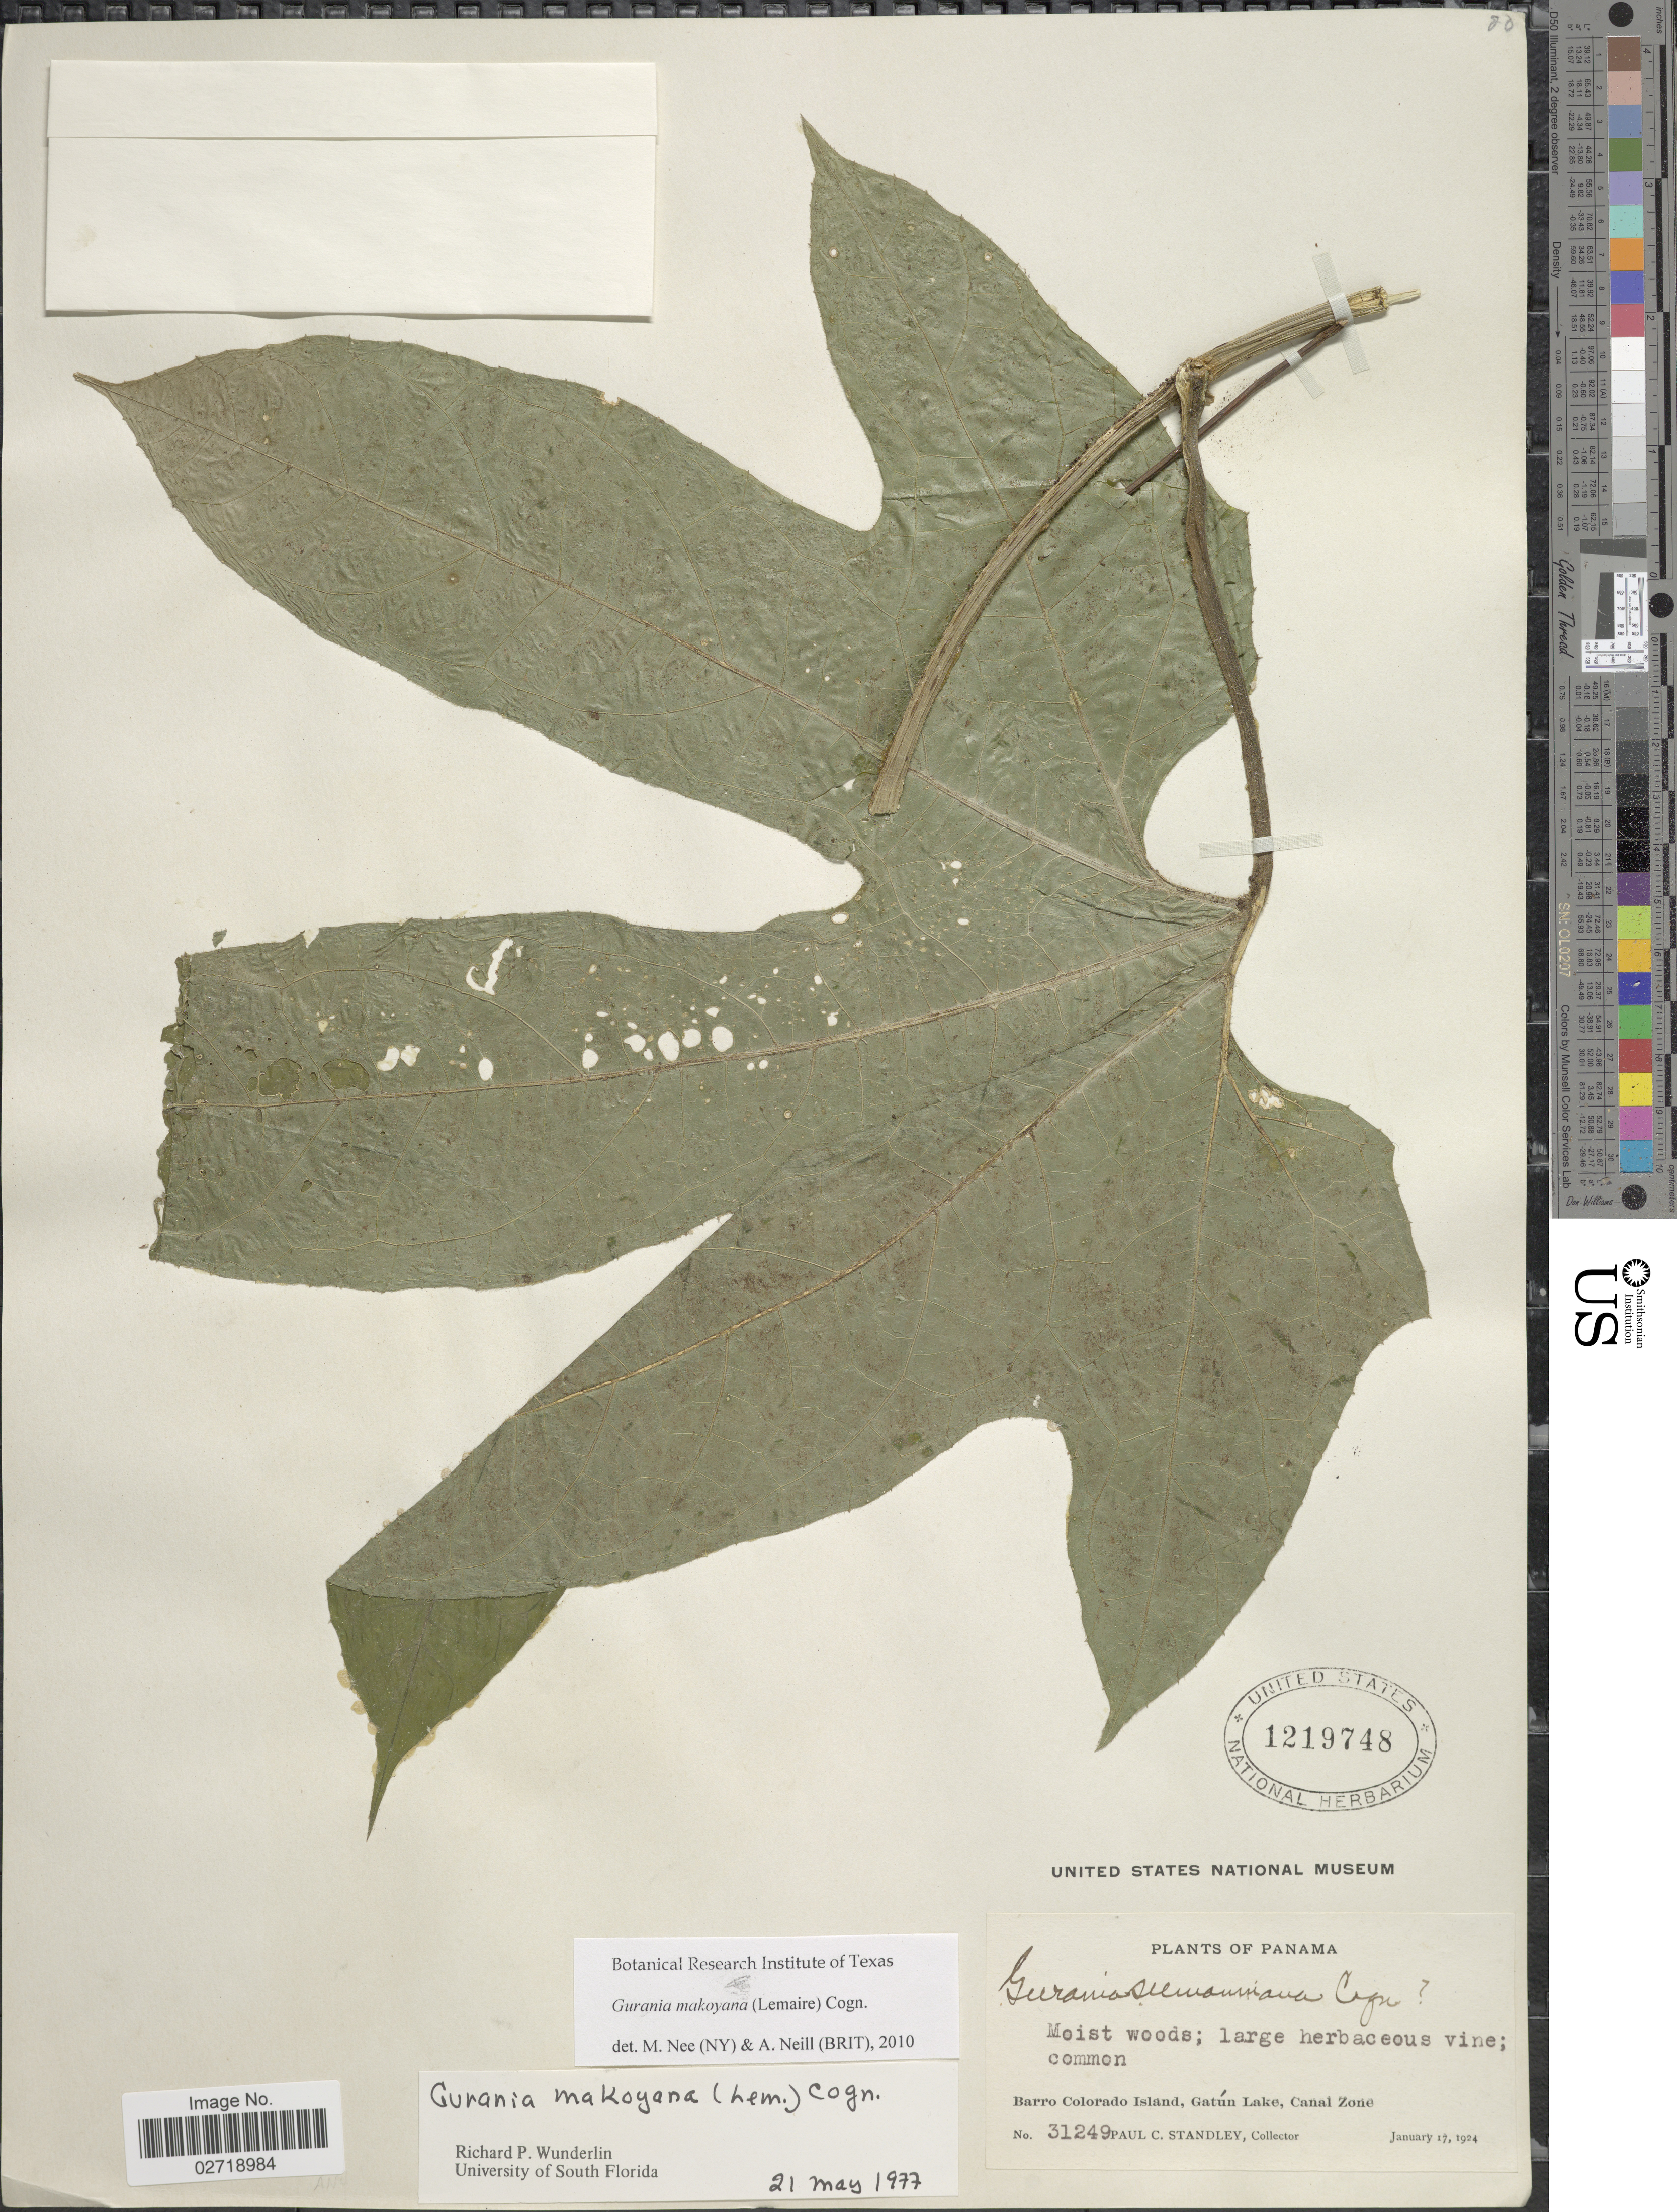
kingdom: Plantae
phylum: Tracheophyta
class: Magnoliopsida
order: Cucurbitales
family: Cucurbitaceae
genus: Gurania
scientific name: Gurania makoyana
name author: (Lem.) Cogn.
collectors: P. C. Standley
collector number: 31249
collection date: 1924-01-17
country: Panama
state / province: Panamá Oeste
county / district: Canal Zone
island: Barro Colorado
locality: Barro Colorado Island, Gatun Lake, Canal Zone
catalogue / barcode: US 1219748